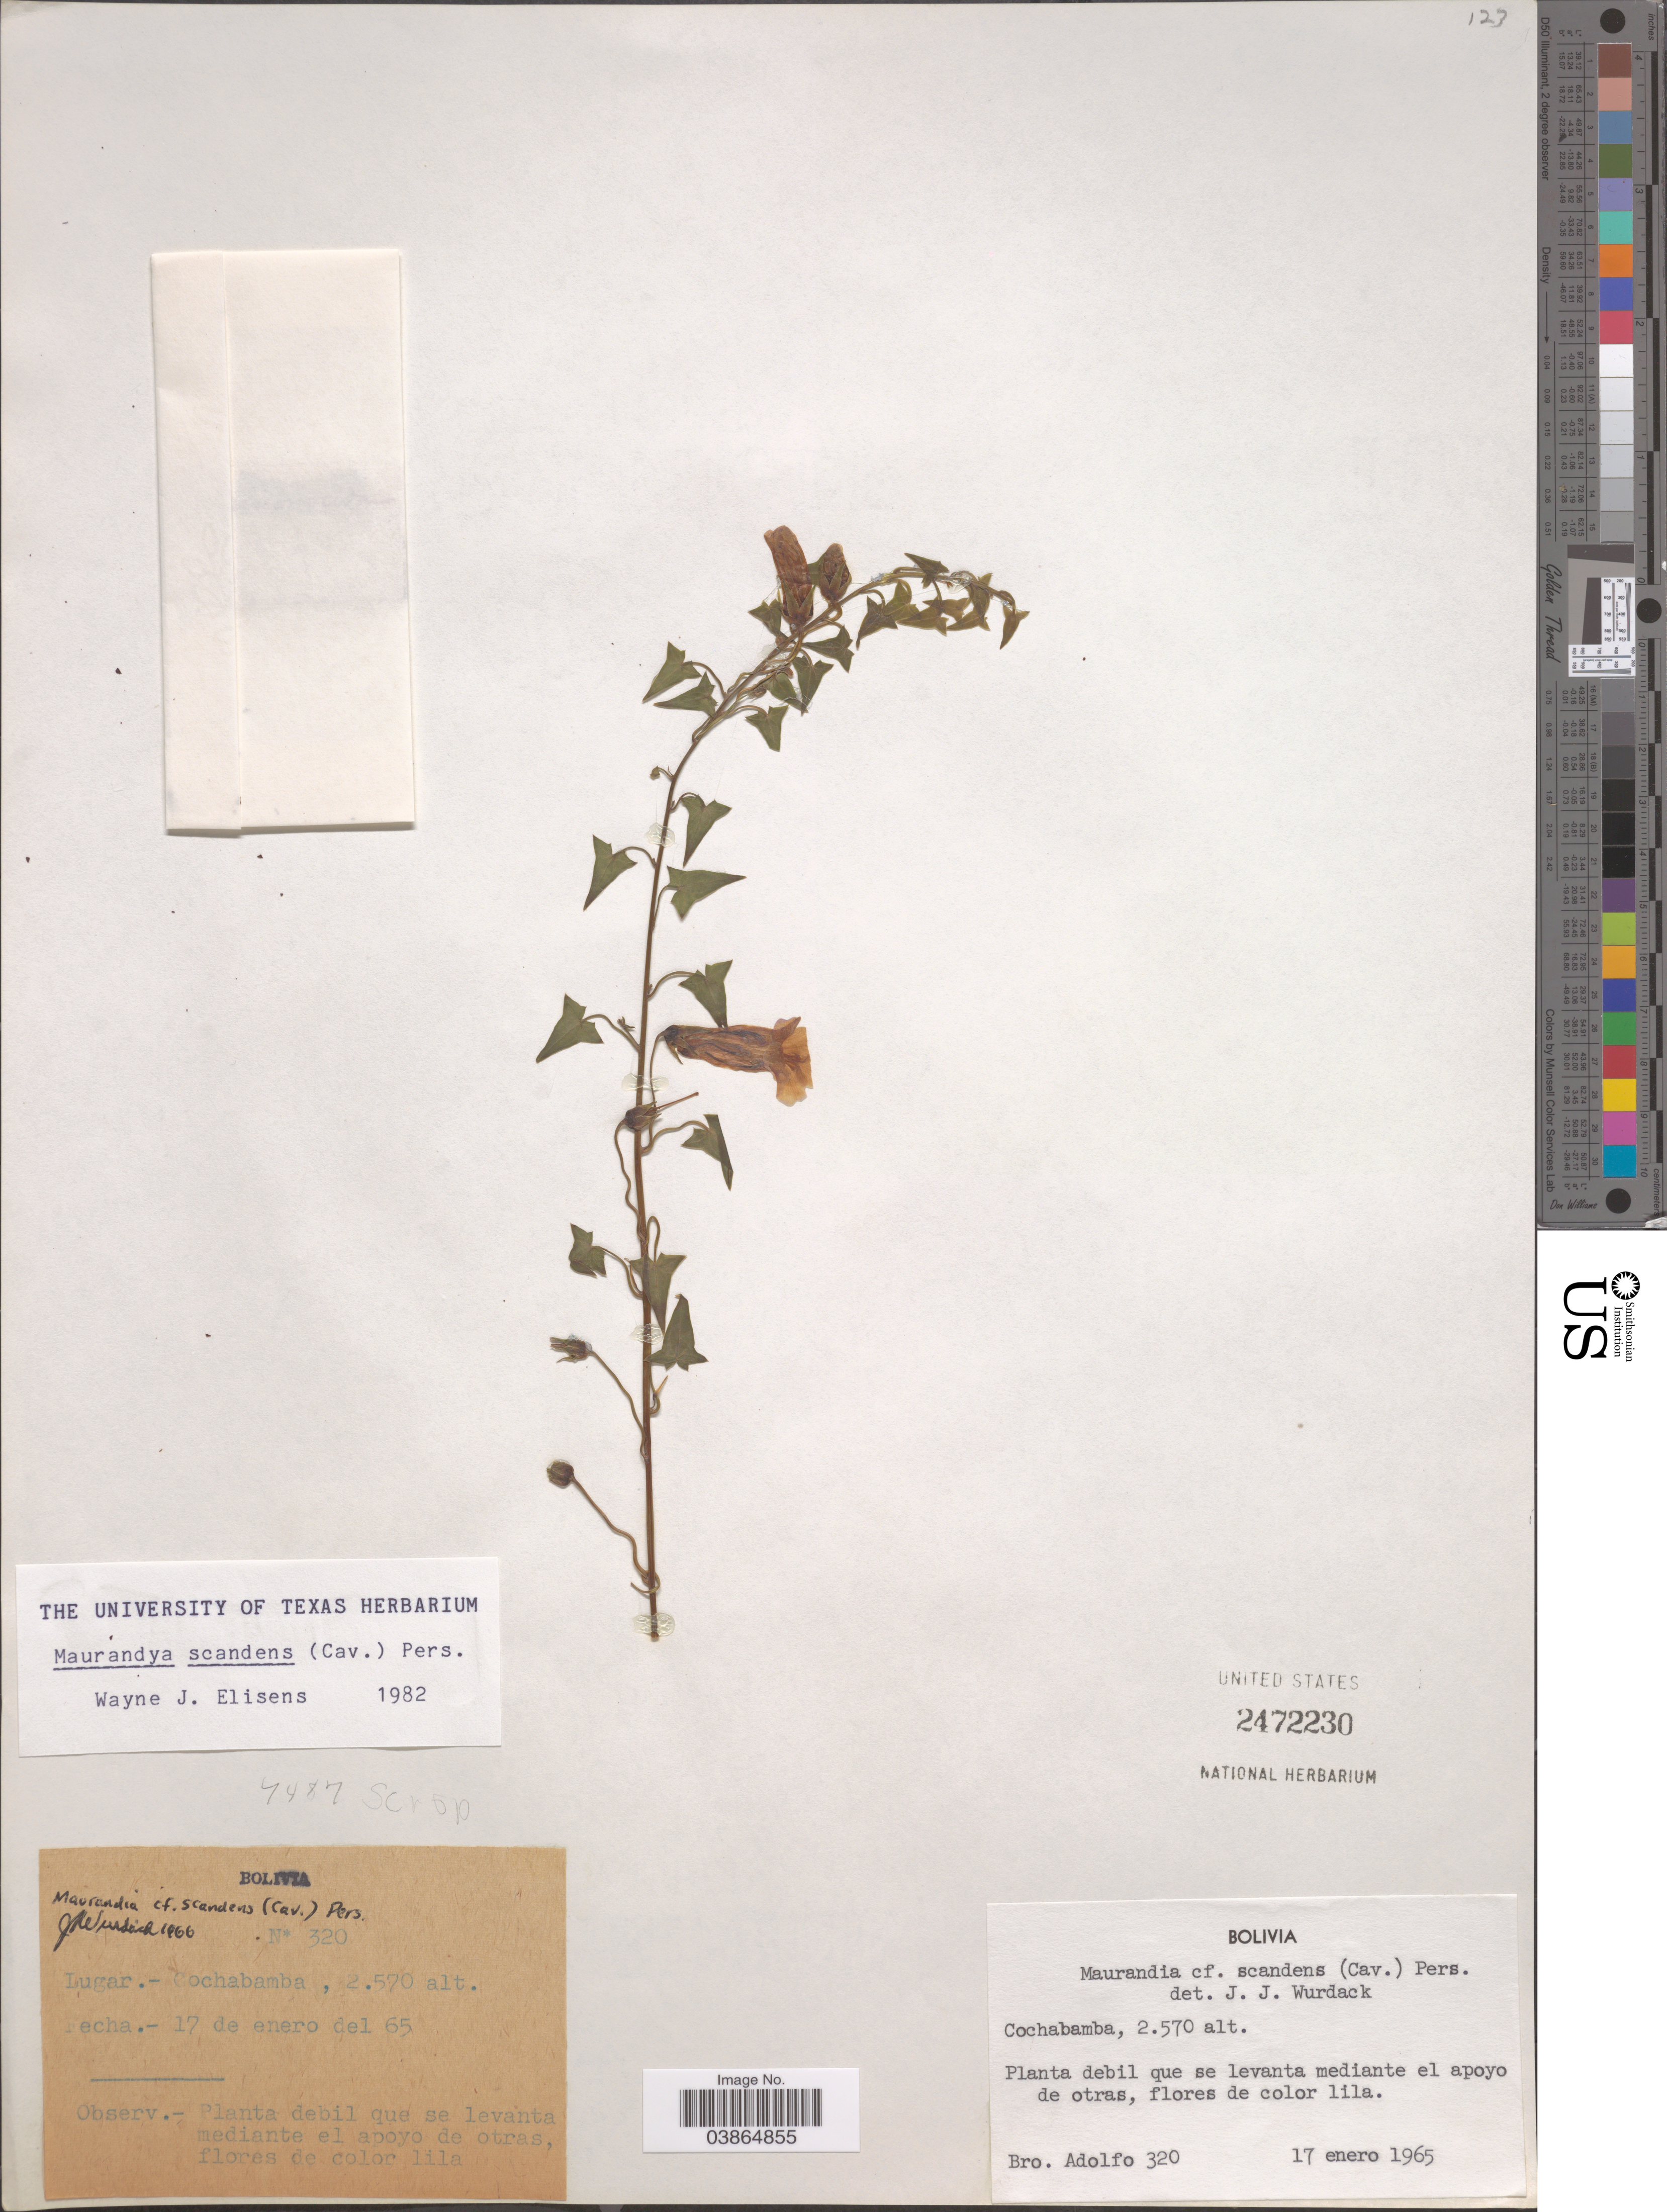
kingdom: Plantae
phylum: Tracheophyta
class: Magnoliopsida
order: Lamiales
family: Plantaginaceae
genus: Maurandya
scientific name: Maurandya scandens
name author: (Cav.) Pers.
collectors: Bro. Adolfo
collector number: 320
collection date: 1965-01-17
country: Bolivia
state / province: Cochabamba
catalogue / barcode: US 2472230